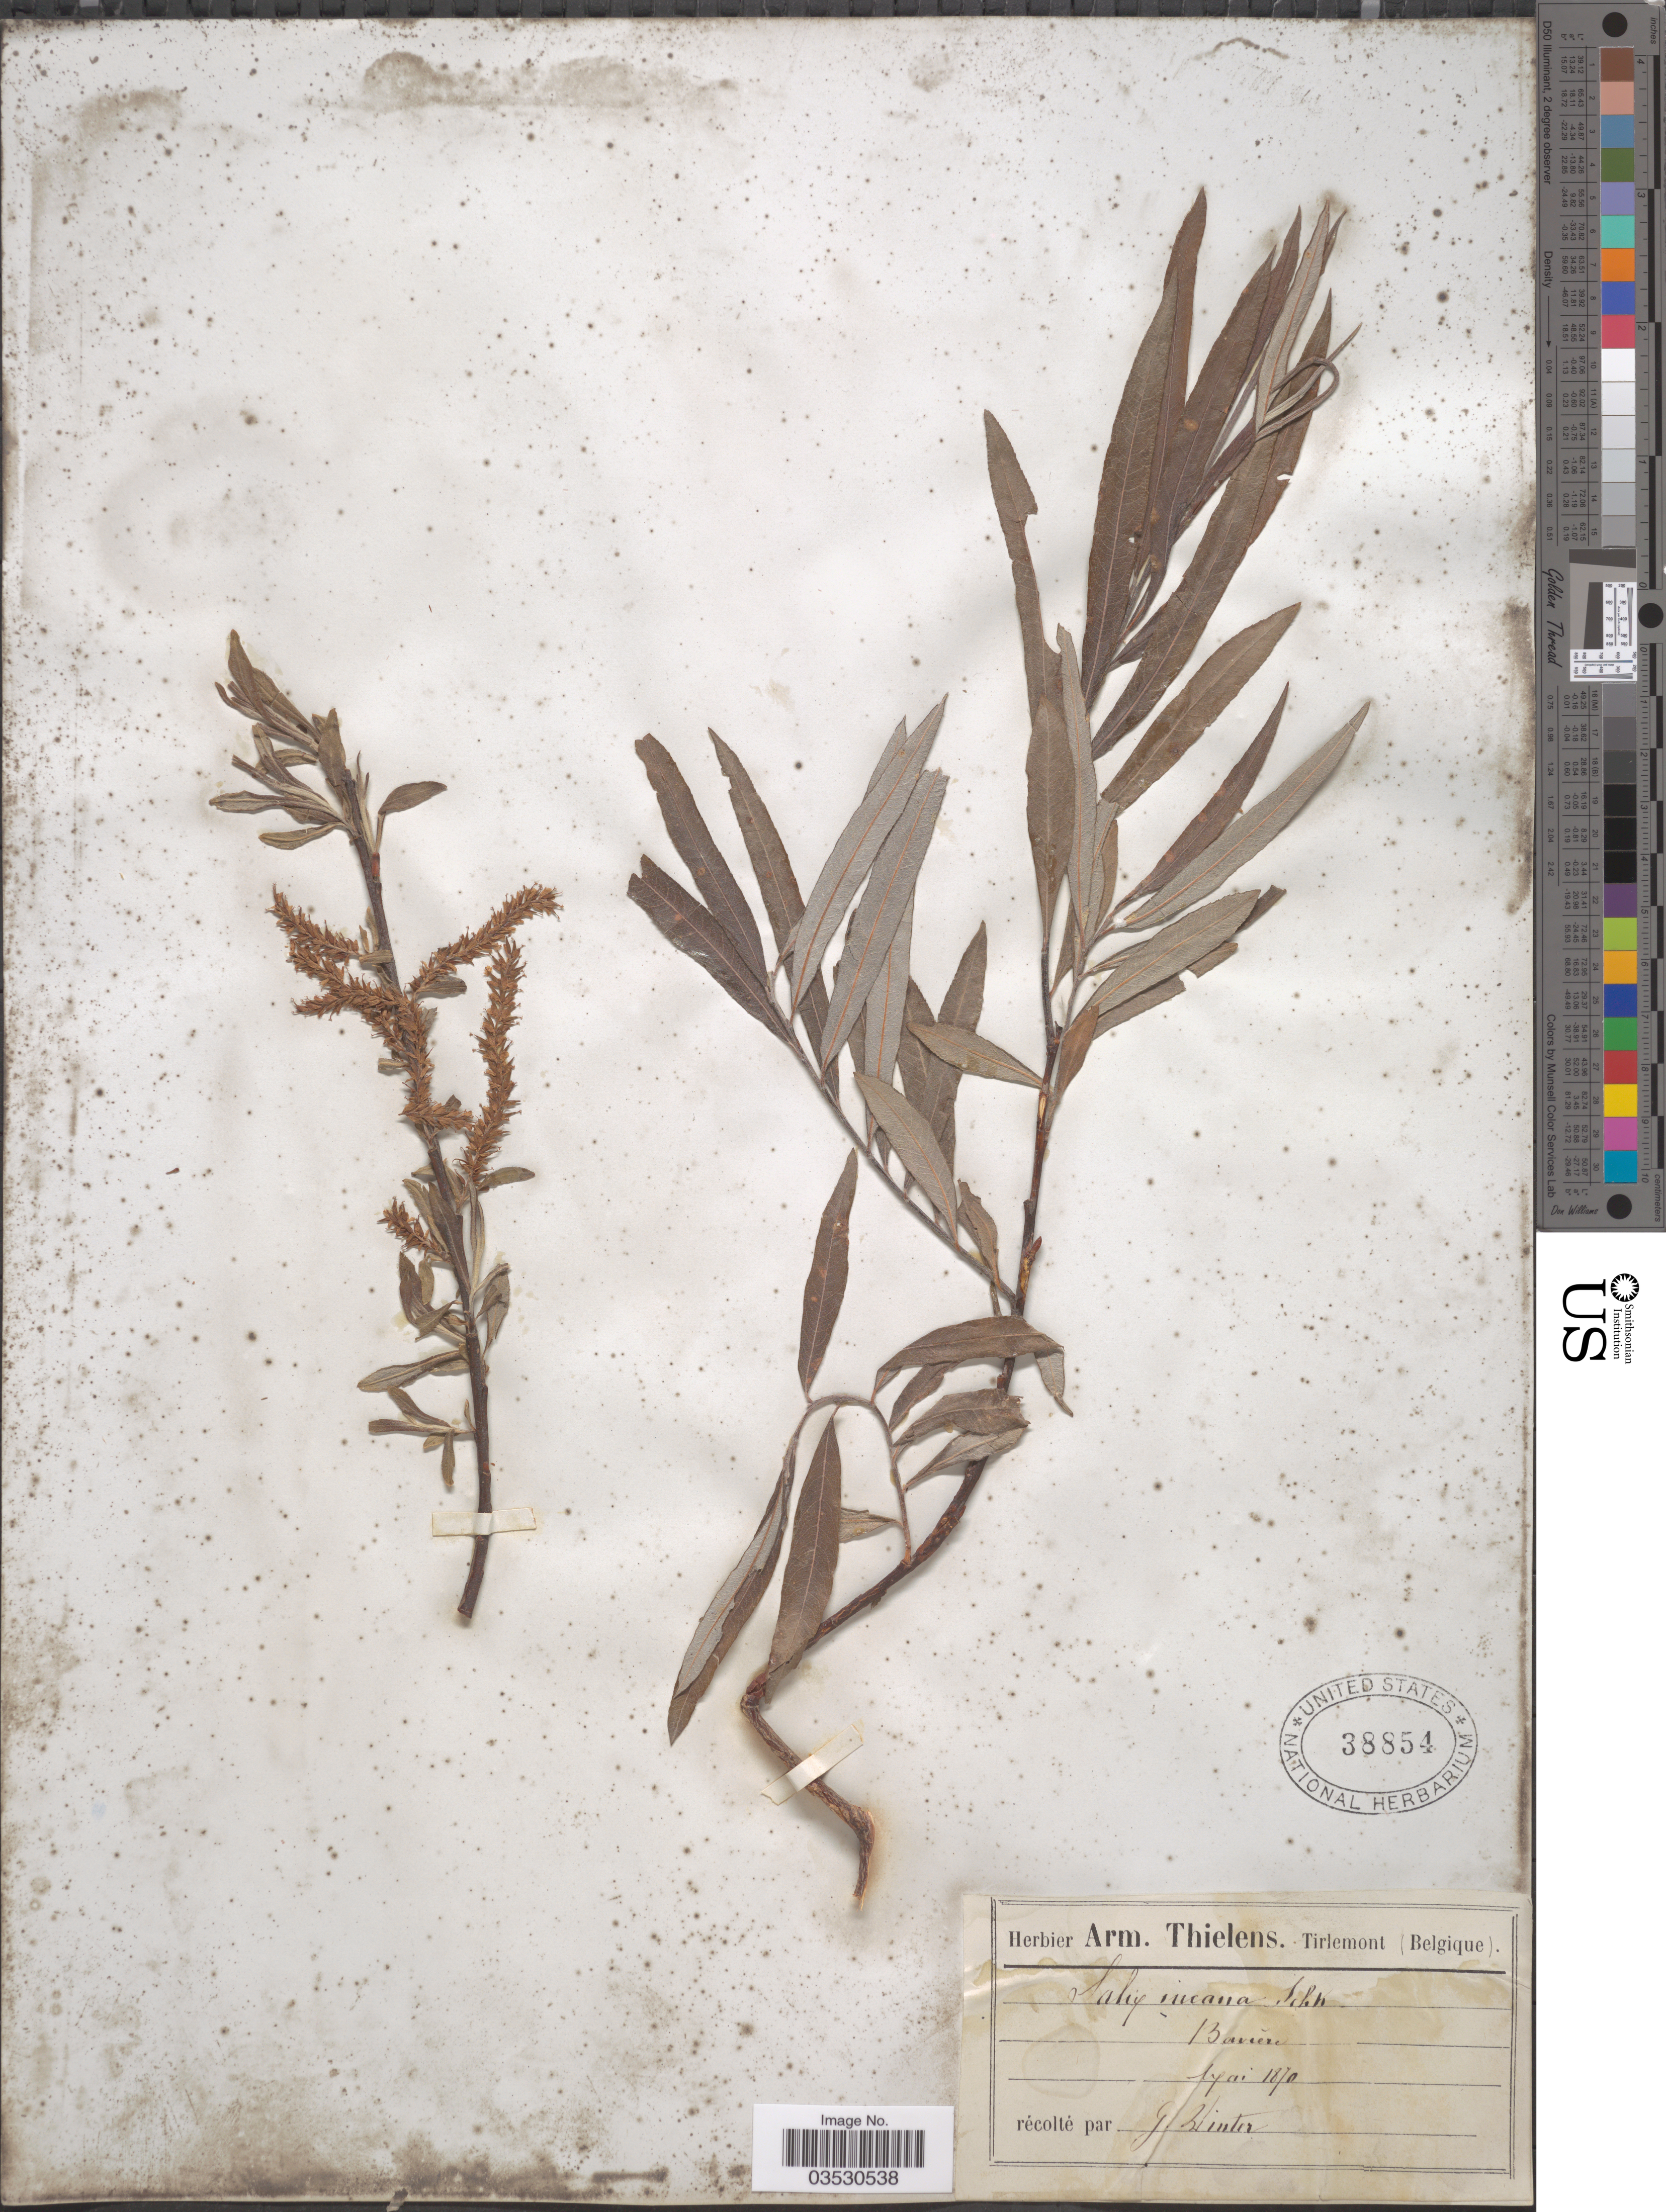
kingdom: Plantae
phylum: Tracheophyta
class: Magnoliopsida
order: Malpighiales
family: Salicaceae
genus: Salix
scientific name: Salix incana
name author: Michx.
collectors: G. Winter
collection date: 1870-05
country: Germany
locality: Baviere.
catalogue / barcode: US 38854